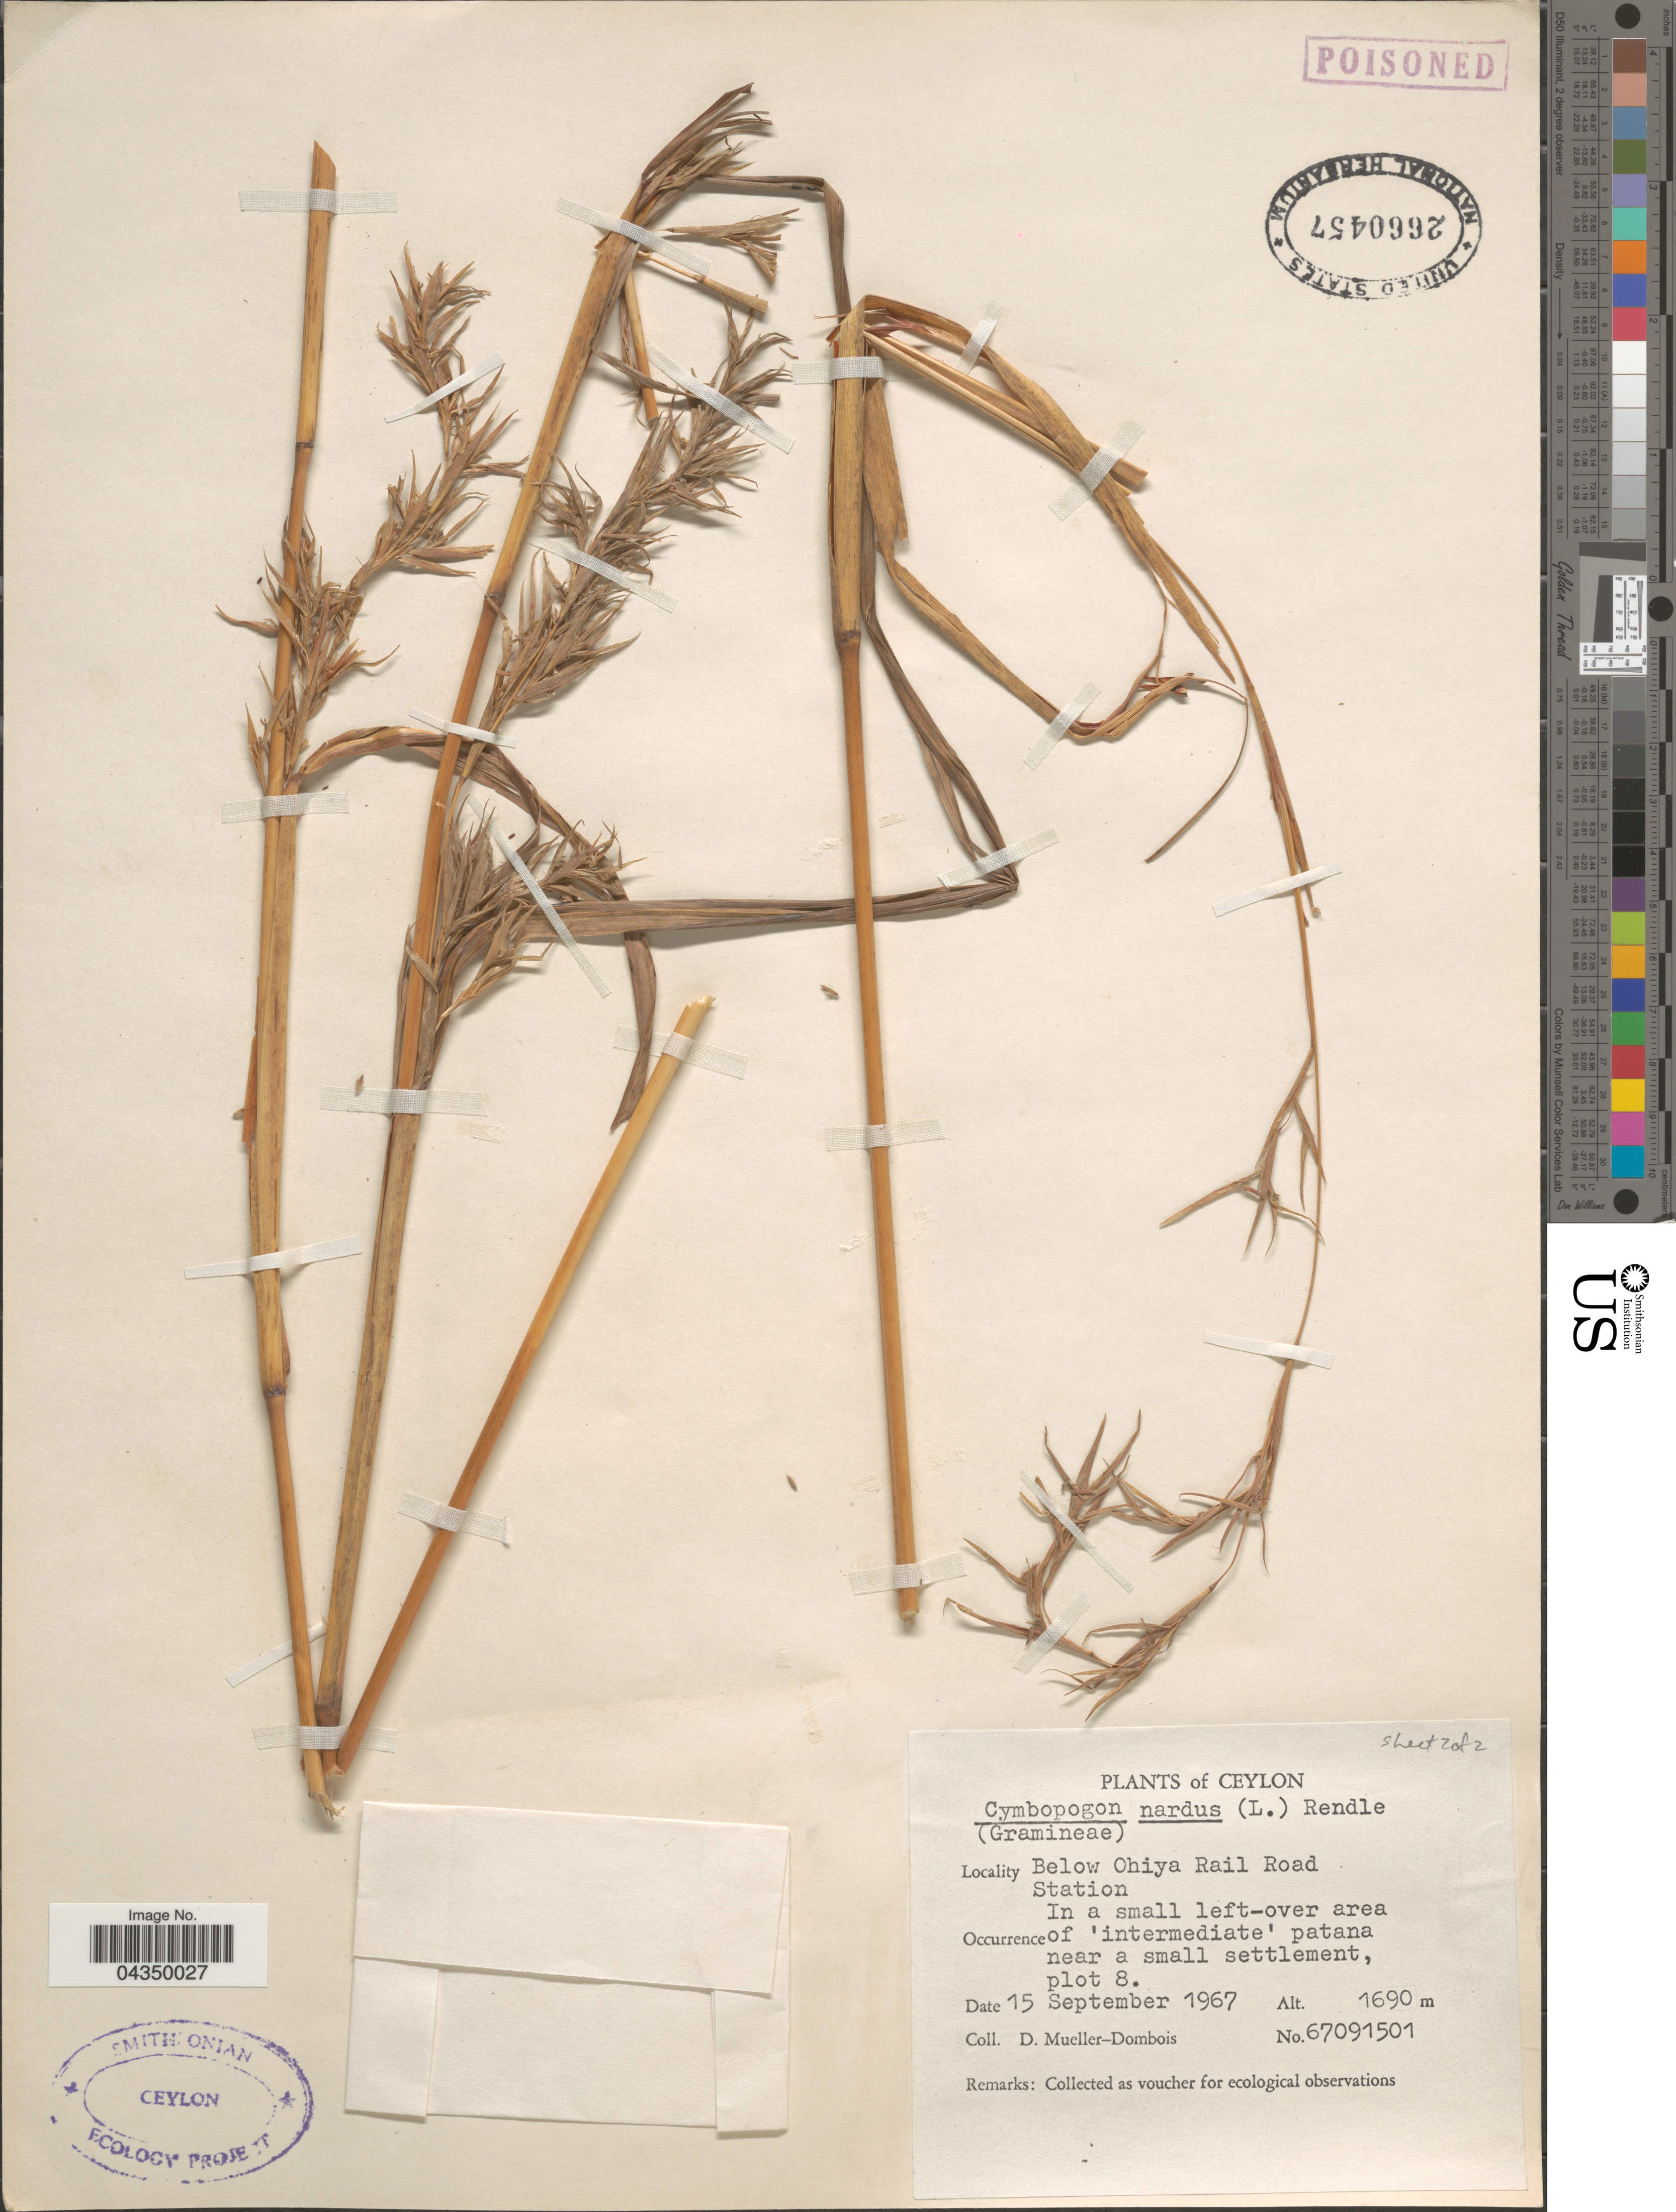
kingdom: Plantae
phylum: Tracheophyta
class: Liliopsida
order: Poales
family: Poaceae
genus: Cymbopogon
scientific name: Cymbopogon nardus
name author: (L.) Rendle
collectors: D. Mueller-Dombois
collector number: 67091501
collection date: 1967-09-15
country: Sri Lanka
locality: Ceylon. Below Ohiya Rail Road Station.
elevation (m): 1690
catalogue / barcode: US 2660457